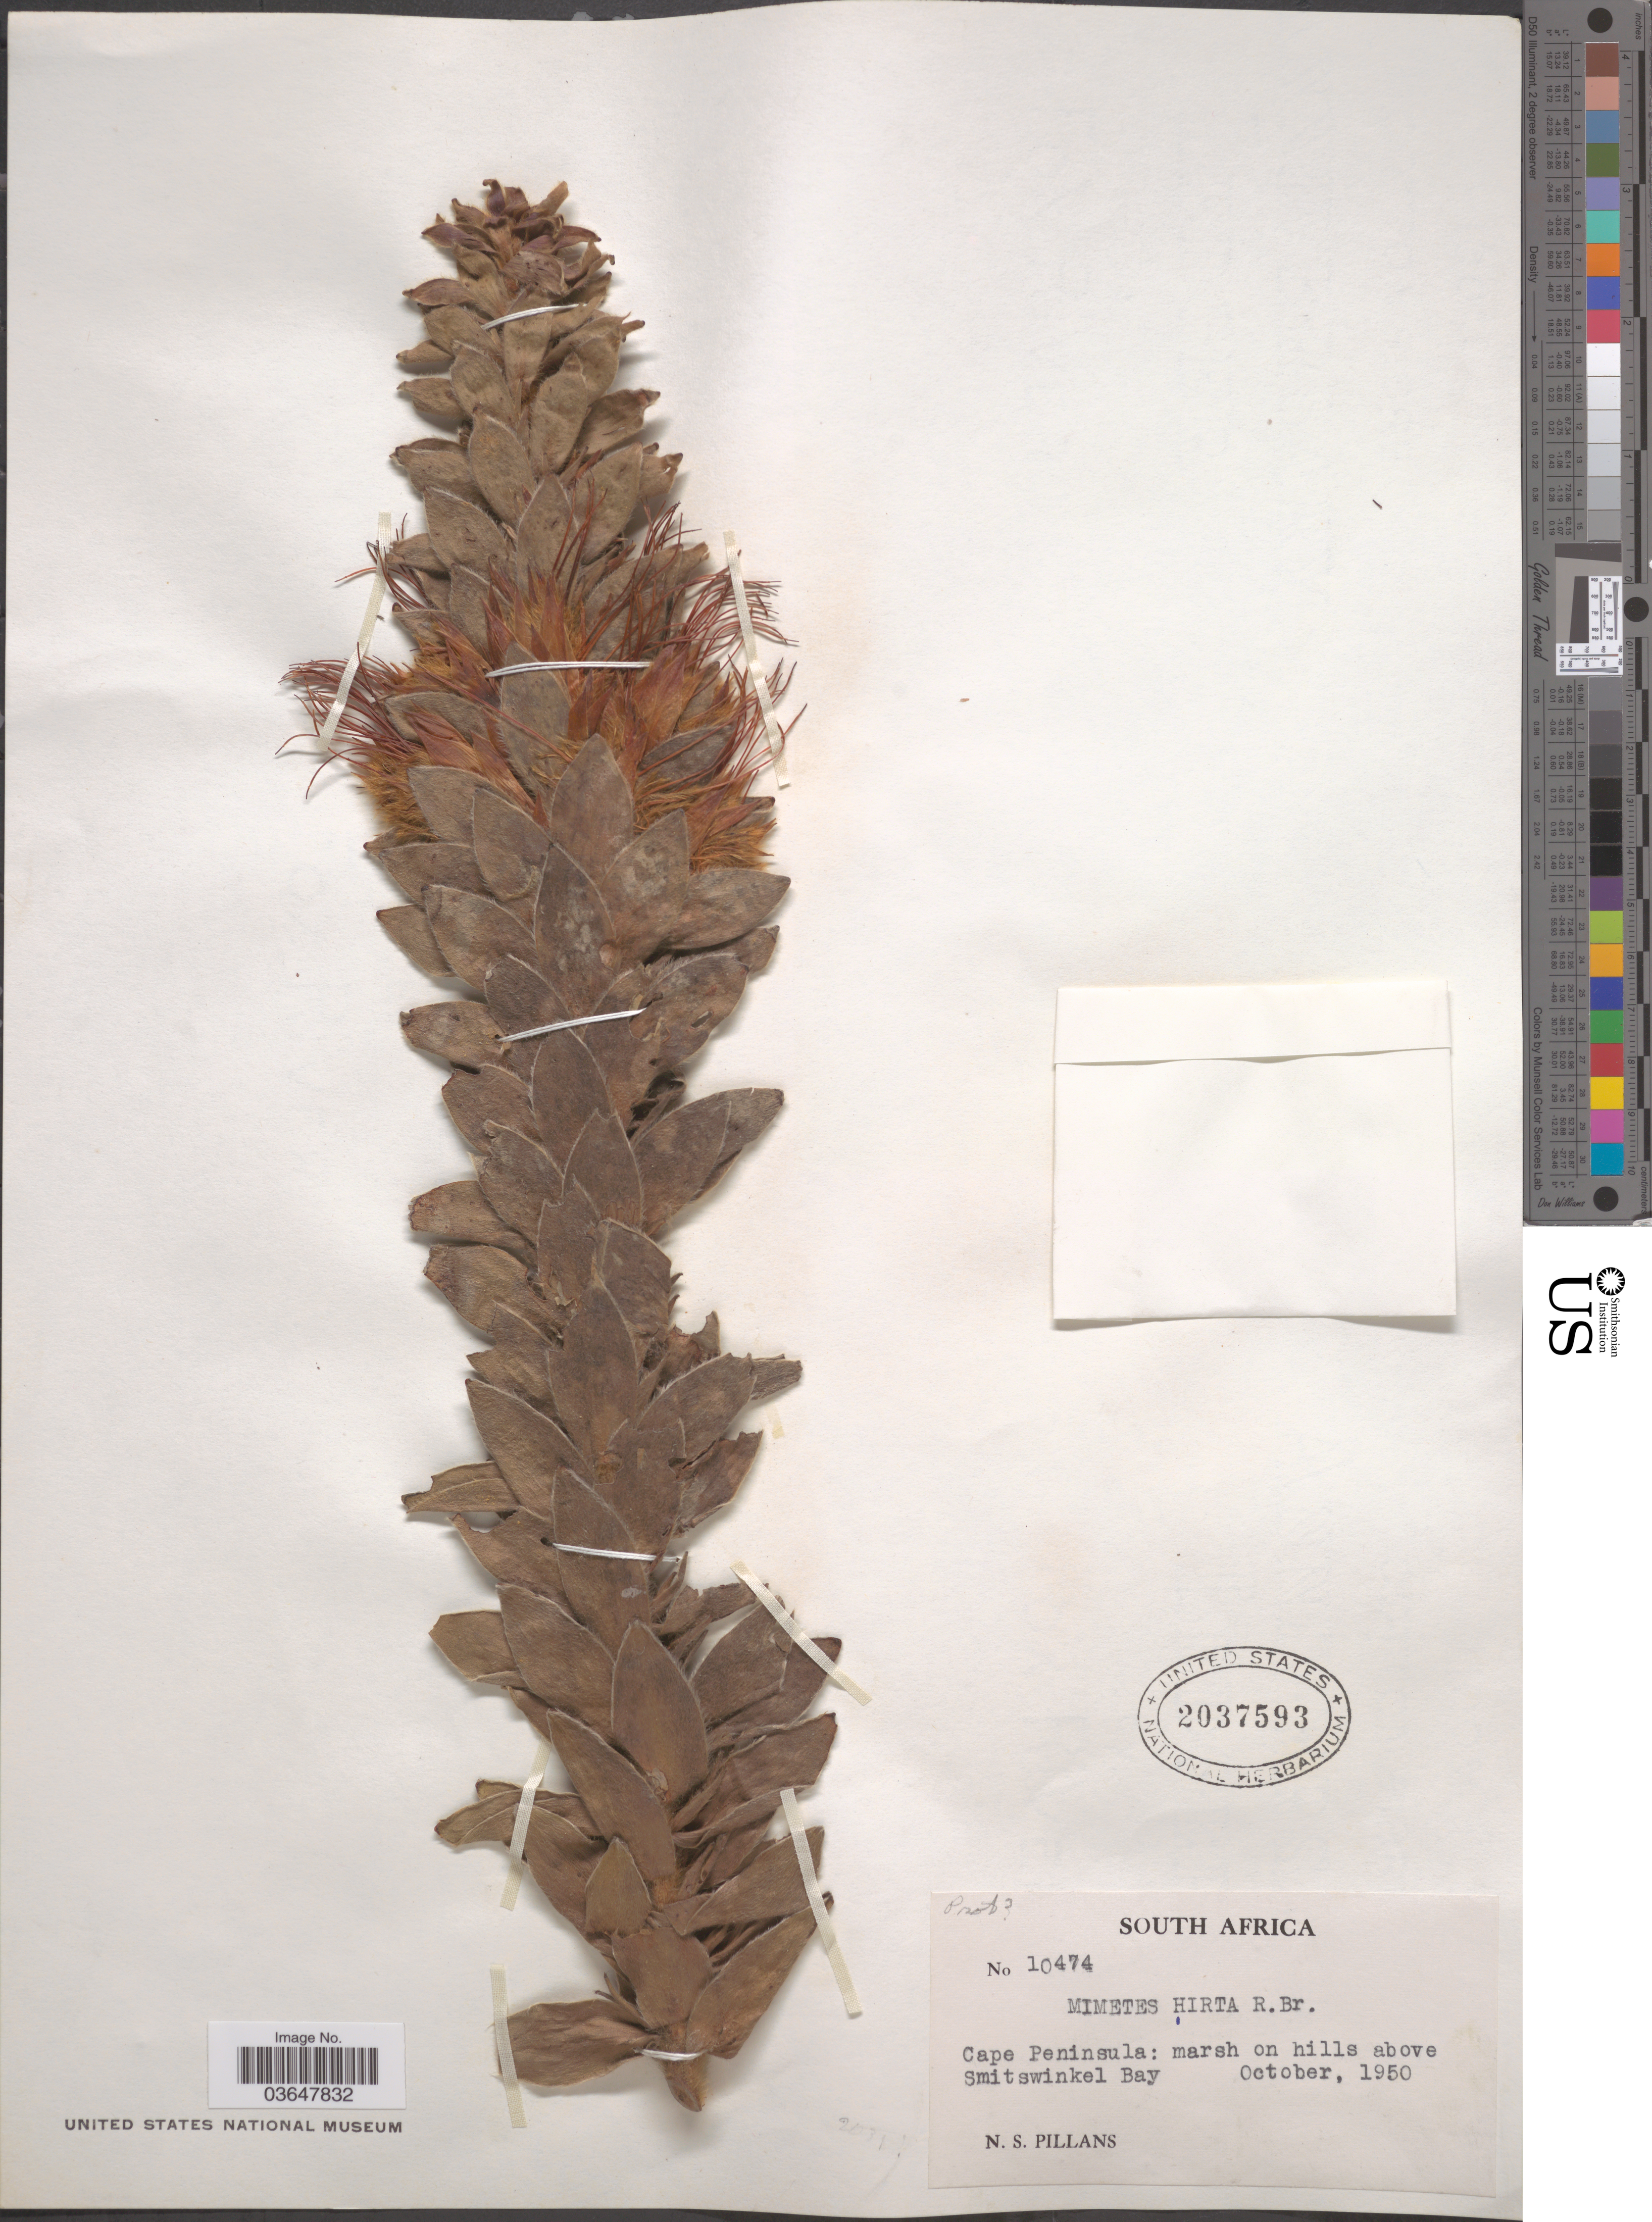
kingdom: Plantae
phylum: Tracheophyta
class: Magnoliopsida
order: Proteales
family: Proteaceae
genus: Mimetes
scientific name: Mimetes hirta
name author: Knight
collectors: N. S. Pillans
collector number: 10474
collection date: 1950-10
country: South Africa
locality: Cape Peninsula: marsh on hills above Smitswinkel Bay.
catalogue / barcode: US 2037593